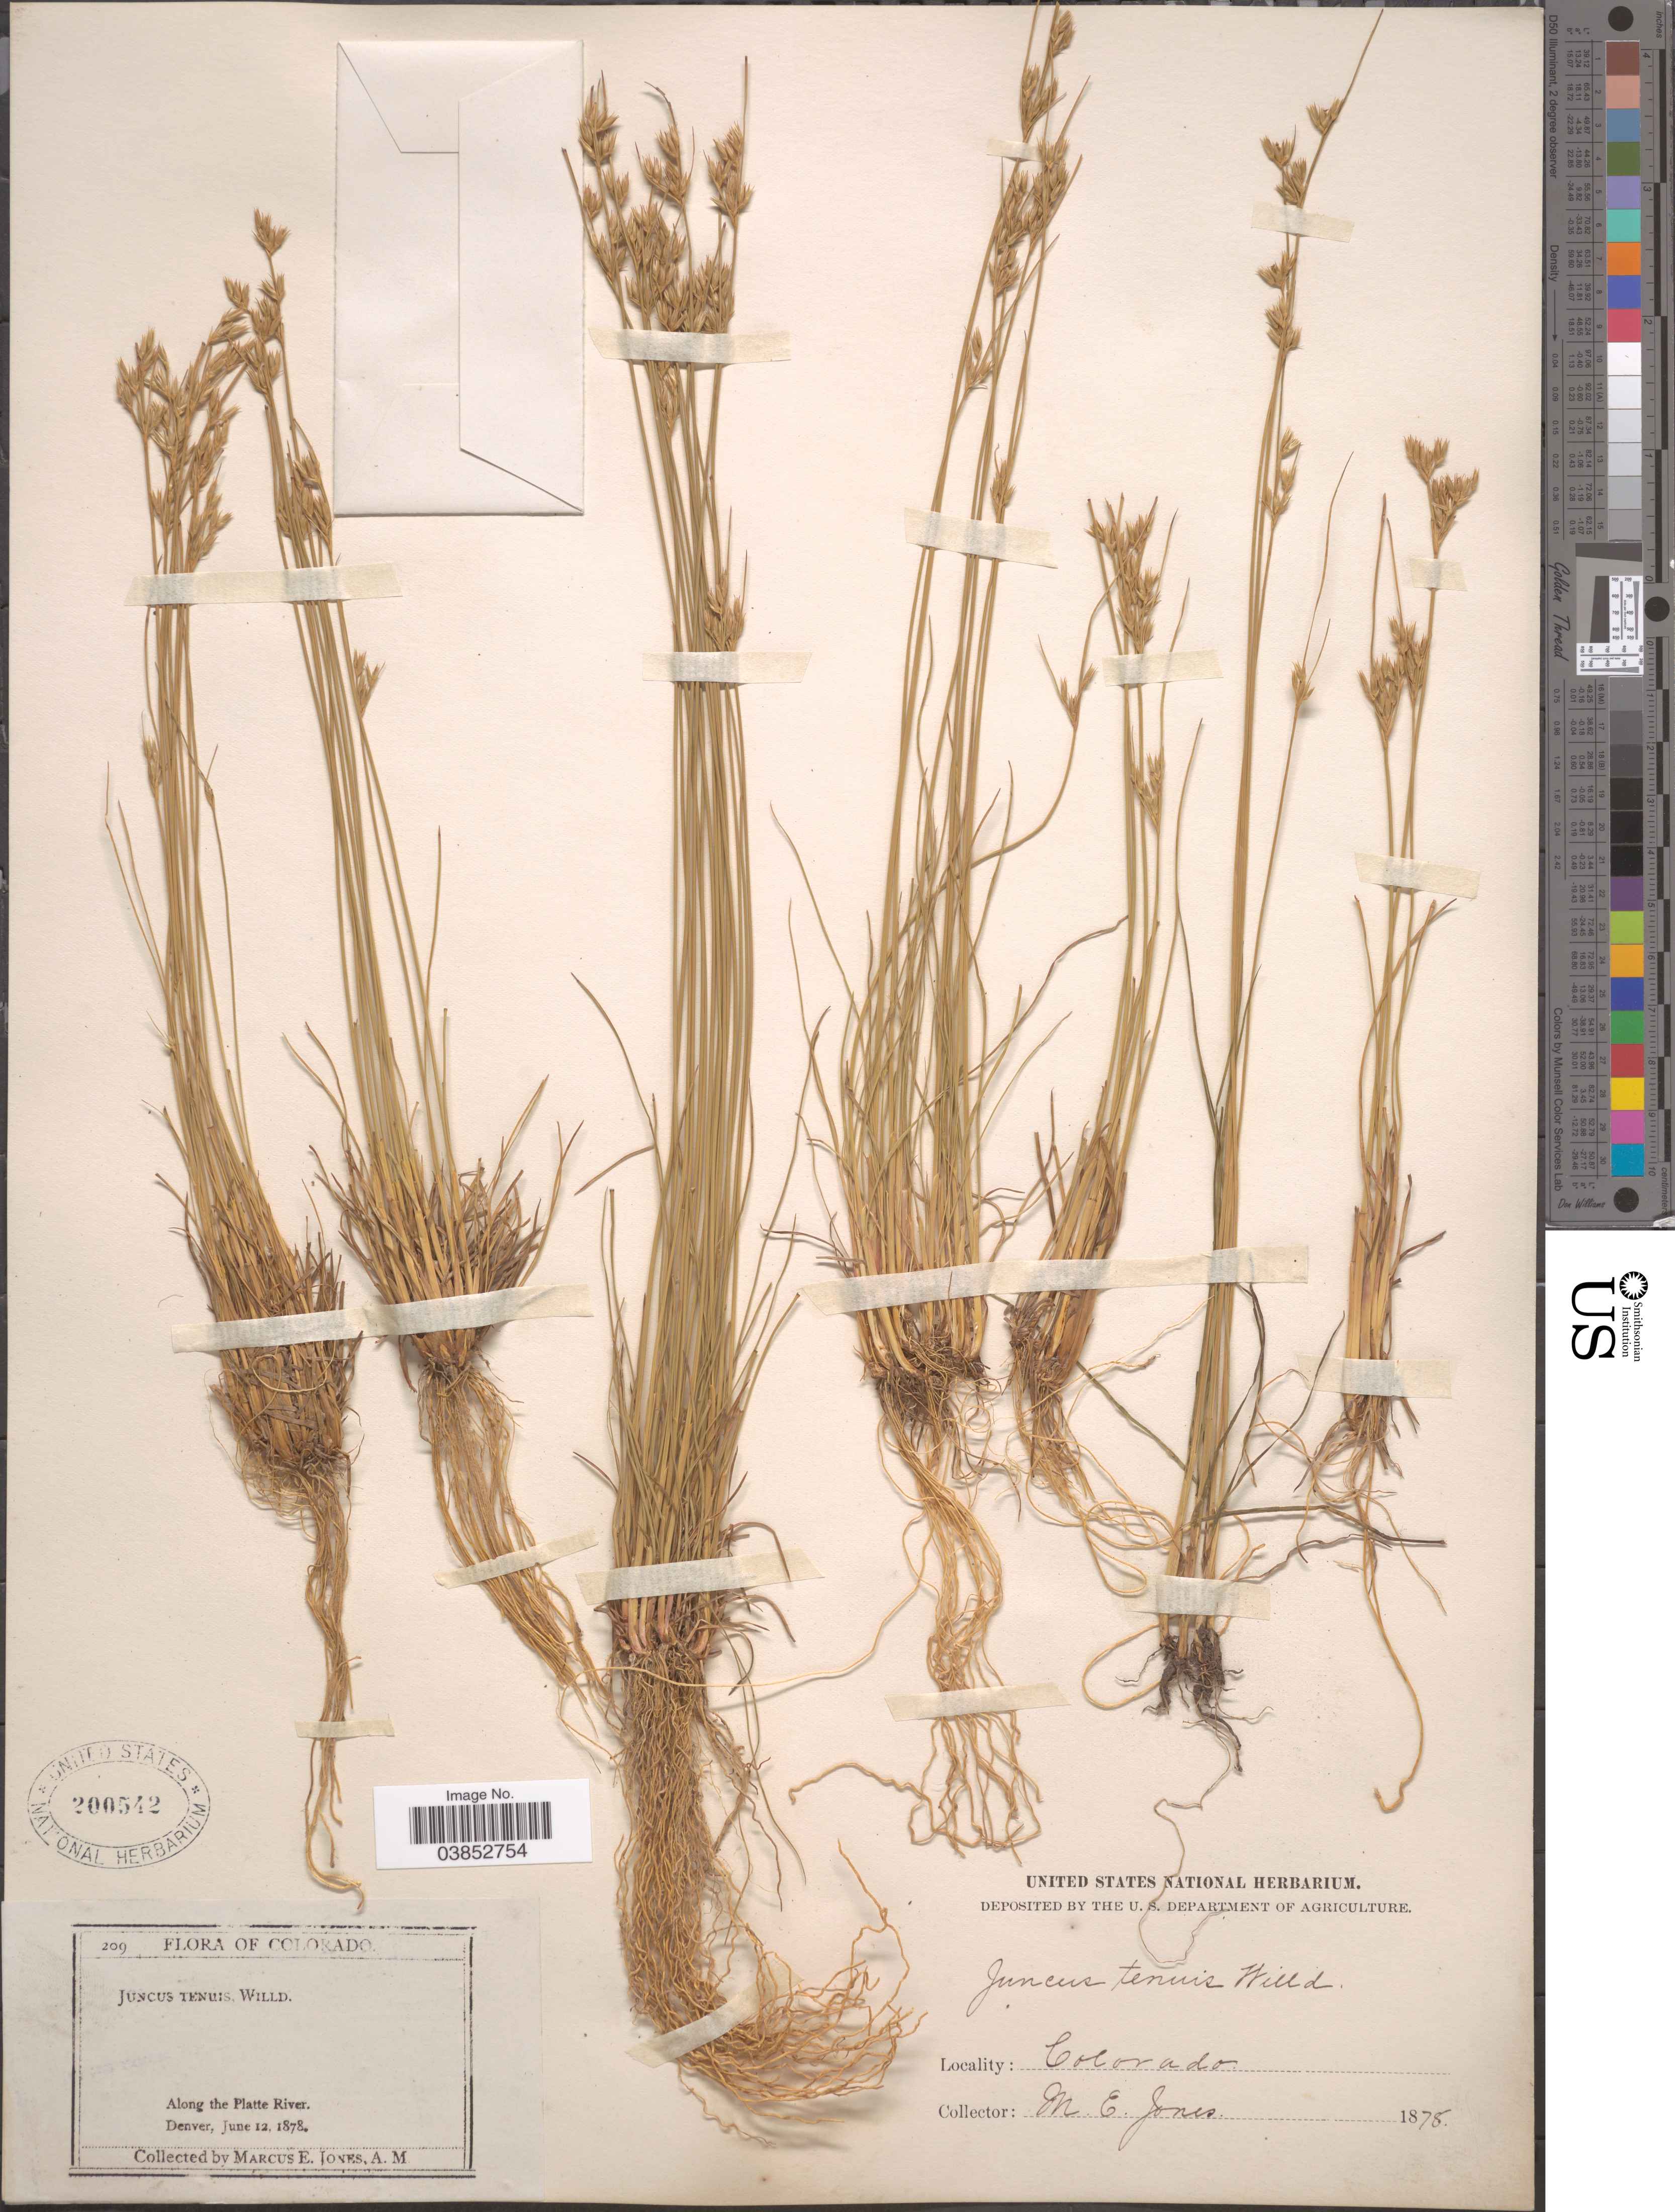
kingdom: Plantae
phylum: Tracheophyta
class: Liliopsida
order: Poales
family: Juncaceae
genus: Juncus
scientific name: Juncus dudleyi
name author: Wiegand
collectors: M. E. Jones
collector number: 209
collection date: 1878-06-12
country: United States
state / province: Colorado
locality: Along the Platte River. Denver.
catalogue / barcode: US 200542